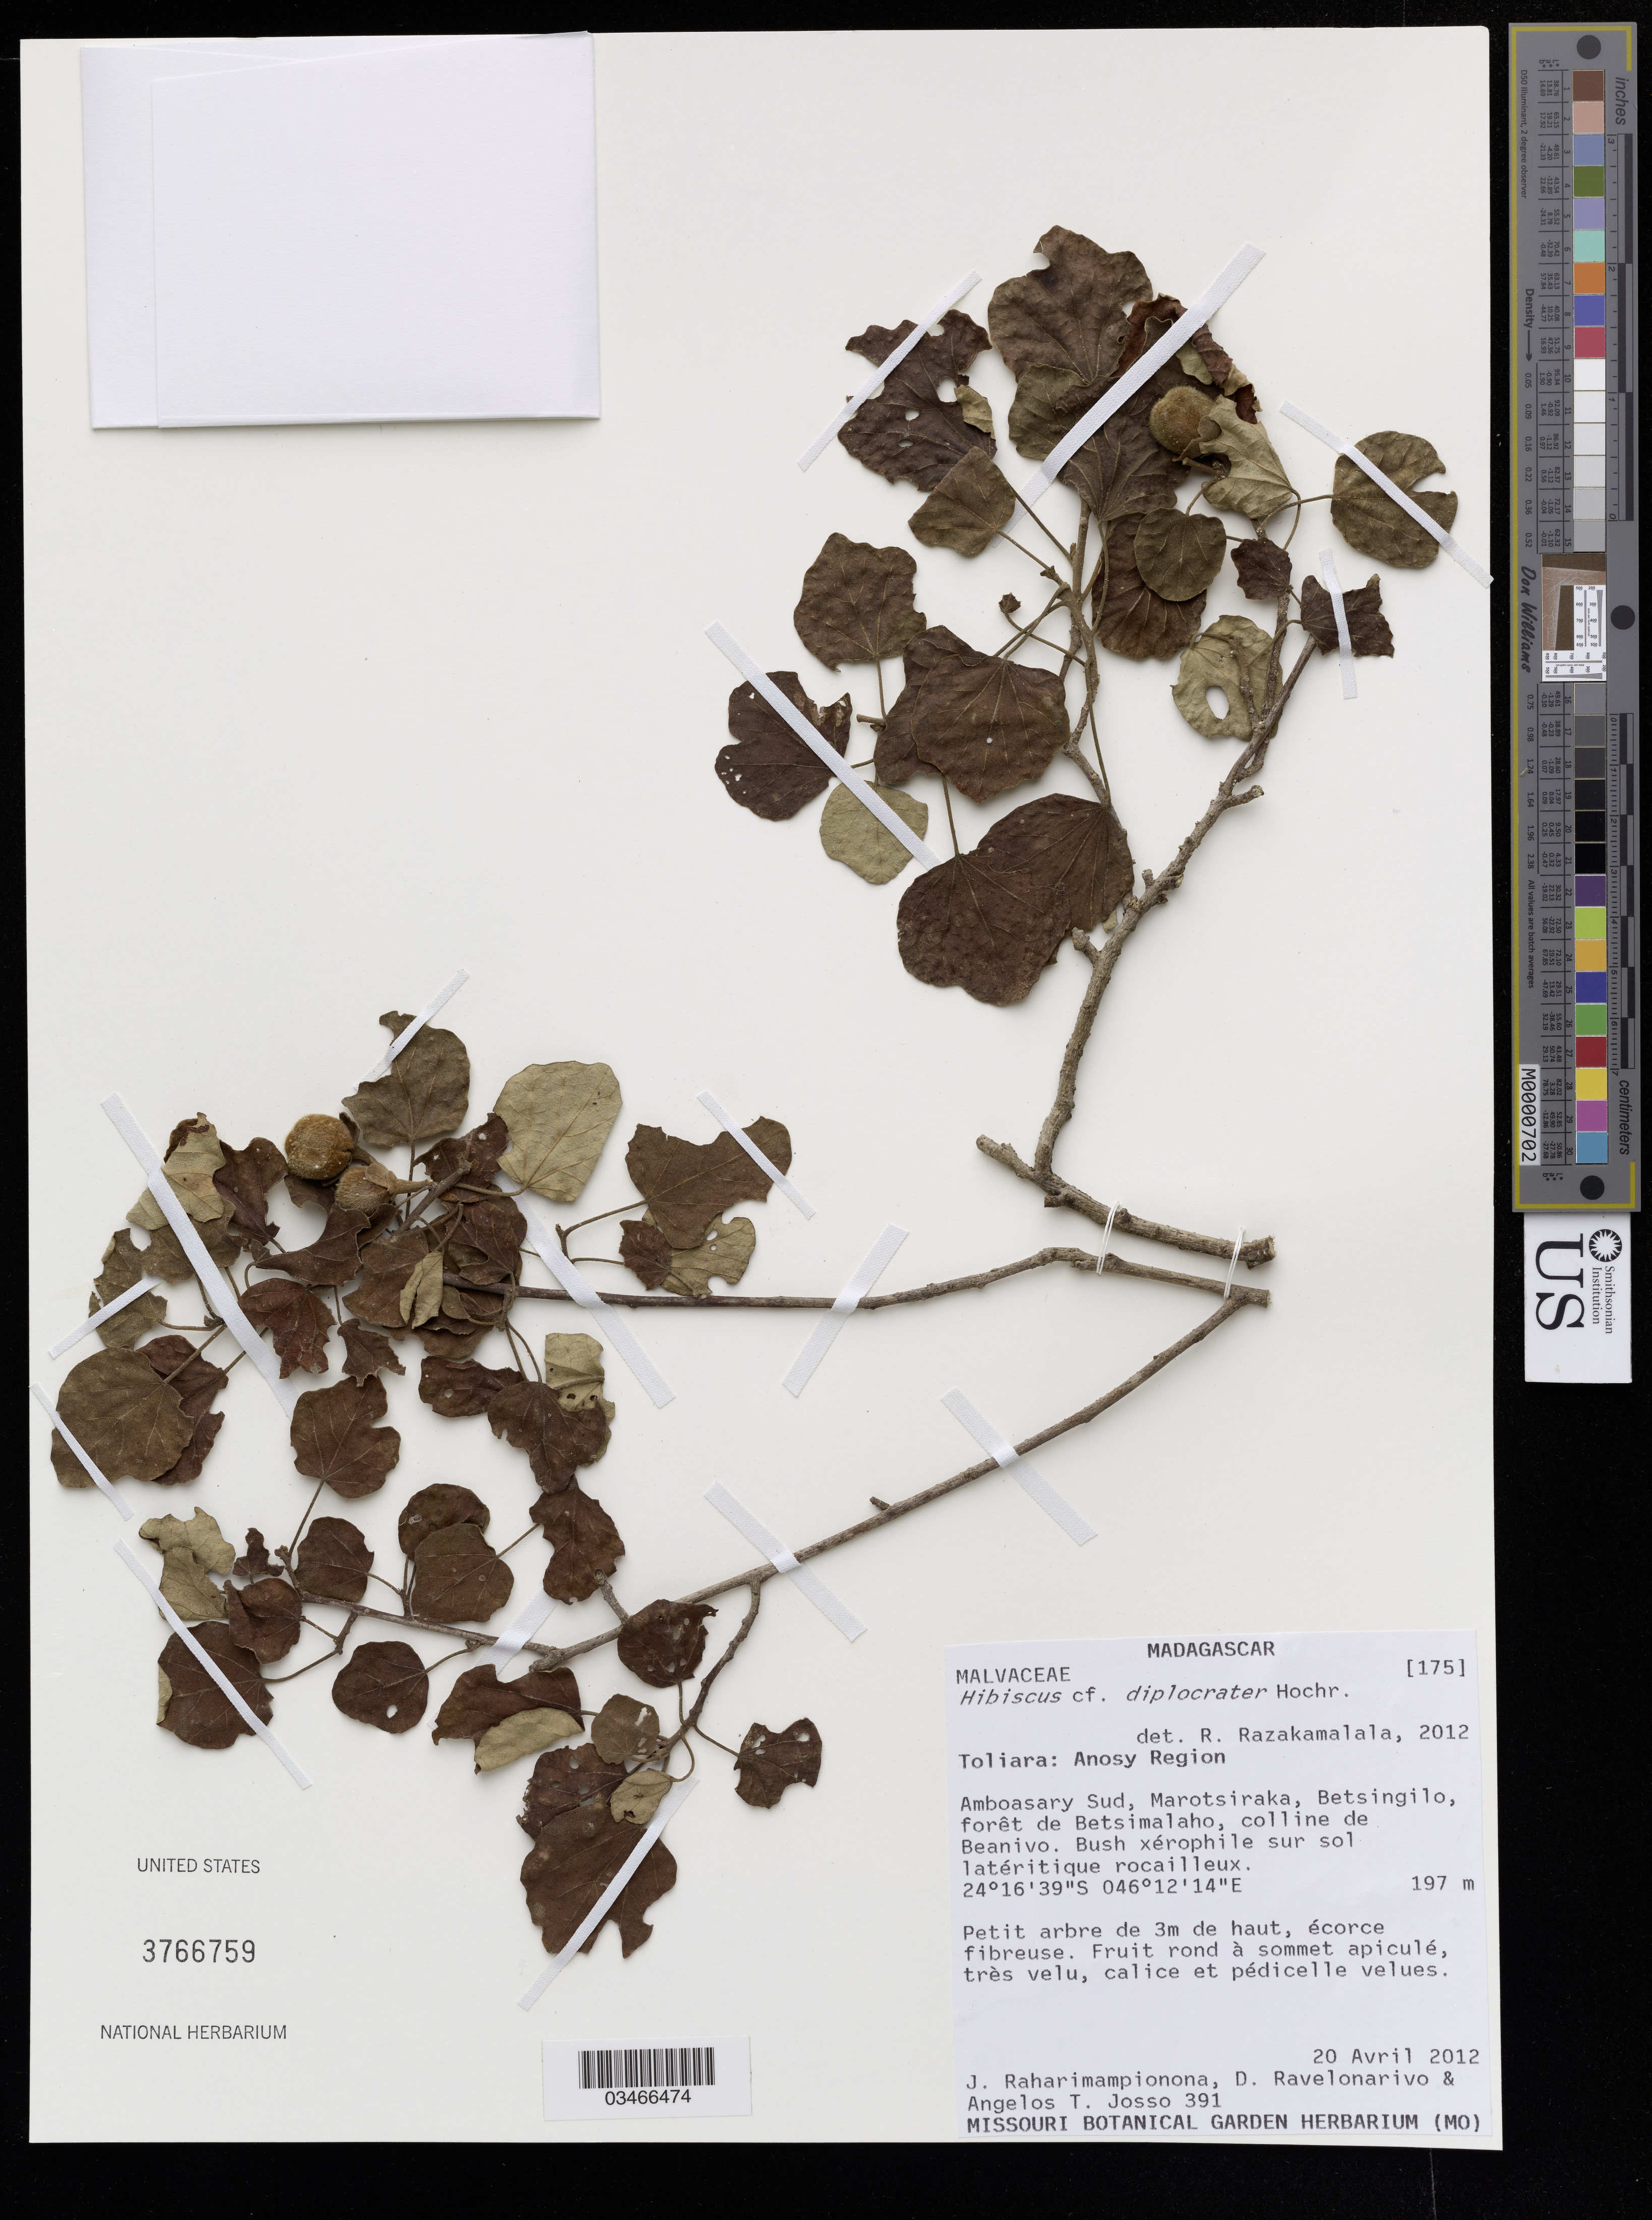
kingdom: Plantae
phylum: Tracheophyta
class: Magnoliopsida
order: Malvales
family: Malvaceae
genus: Hibiscus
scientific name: Hibiscus diplocrater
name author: Hochr.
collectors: J. Raharimampionona, D. Ravelonairivo & A. Josso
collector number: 391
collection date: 2012-04-20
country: Madagascar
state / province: Toliara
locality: Anosy Region. Amboasary Sud, Marotsiraka, Betsingilo, forêt de Betsimalaho, colline de Beanivo.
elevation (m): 197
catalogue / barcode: US 3766759